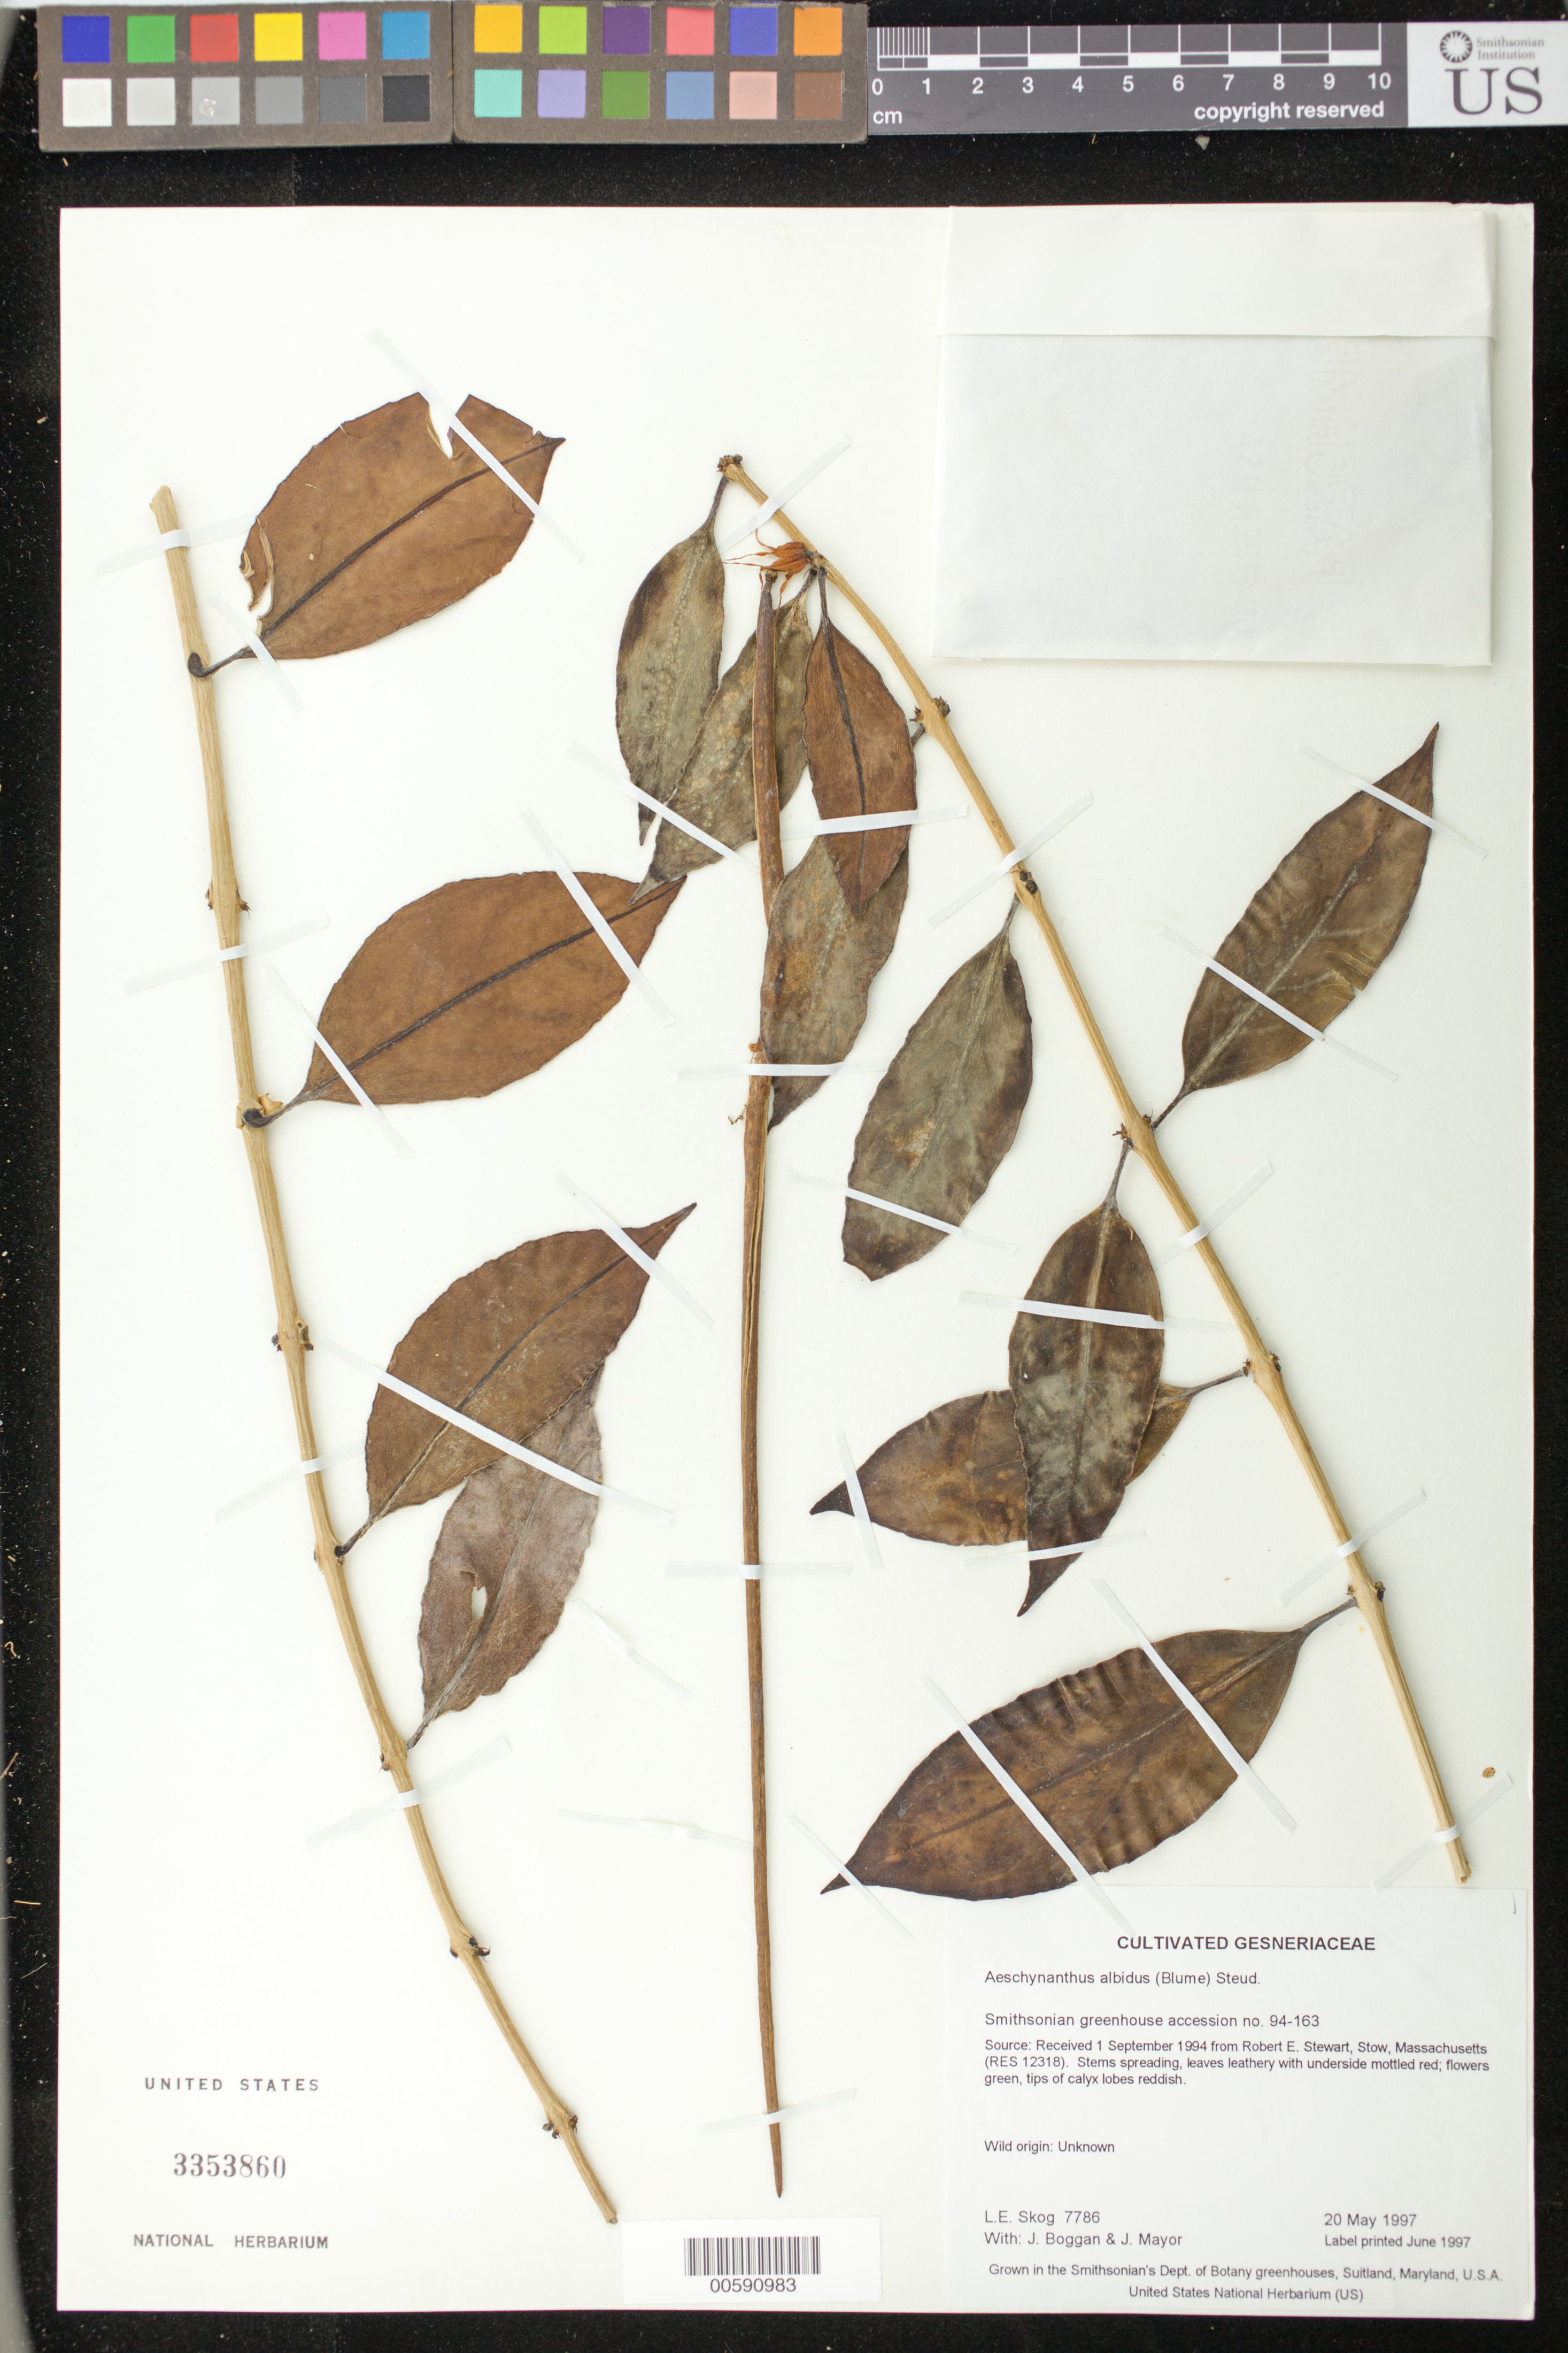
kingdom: Plantae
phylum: Tracheophyta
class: Magnoliopsida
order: Lamiales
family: Gesneriaceae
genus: Aeschynanthus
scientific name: Aeschynanthus albidus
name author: (Blume) Steud.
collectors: L. E. Skog, J. K. Boggan & J. Mayor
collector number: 7786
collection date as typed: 20 May 1997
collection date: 1997-05-20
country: United States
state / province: Maryland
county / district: Prince George's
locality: Grown in the Smithsonian's Dept. of Botany greenhouses, Suitland, Maryland, U.S.A.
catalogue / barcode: US 3353860